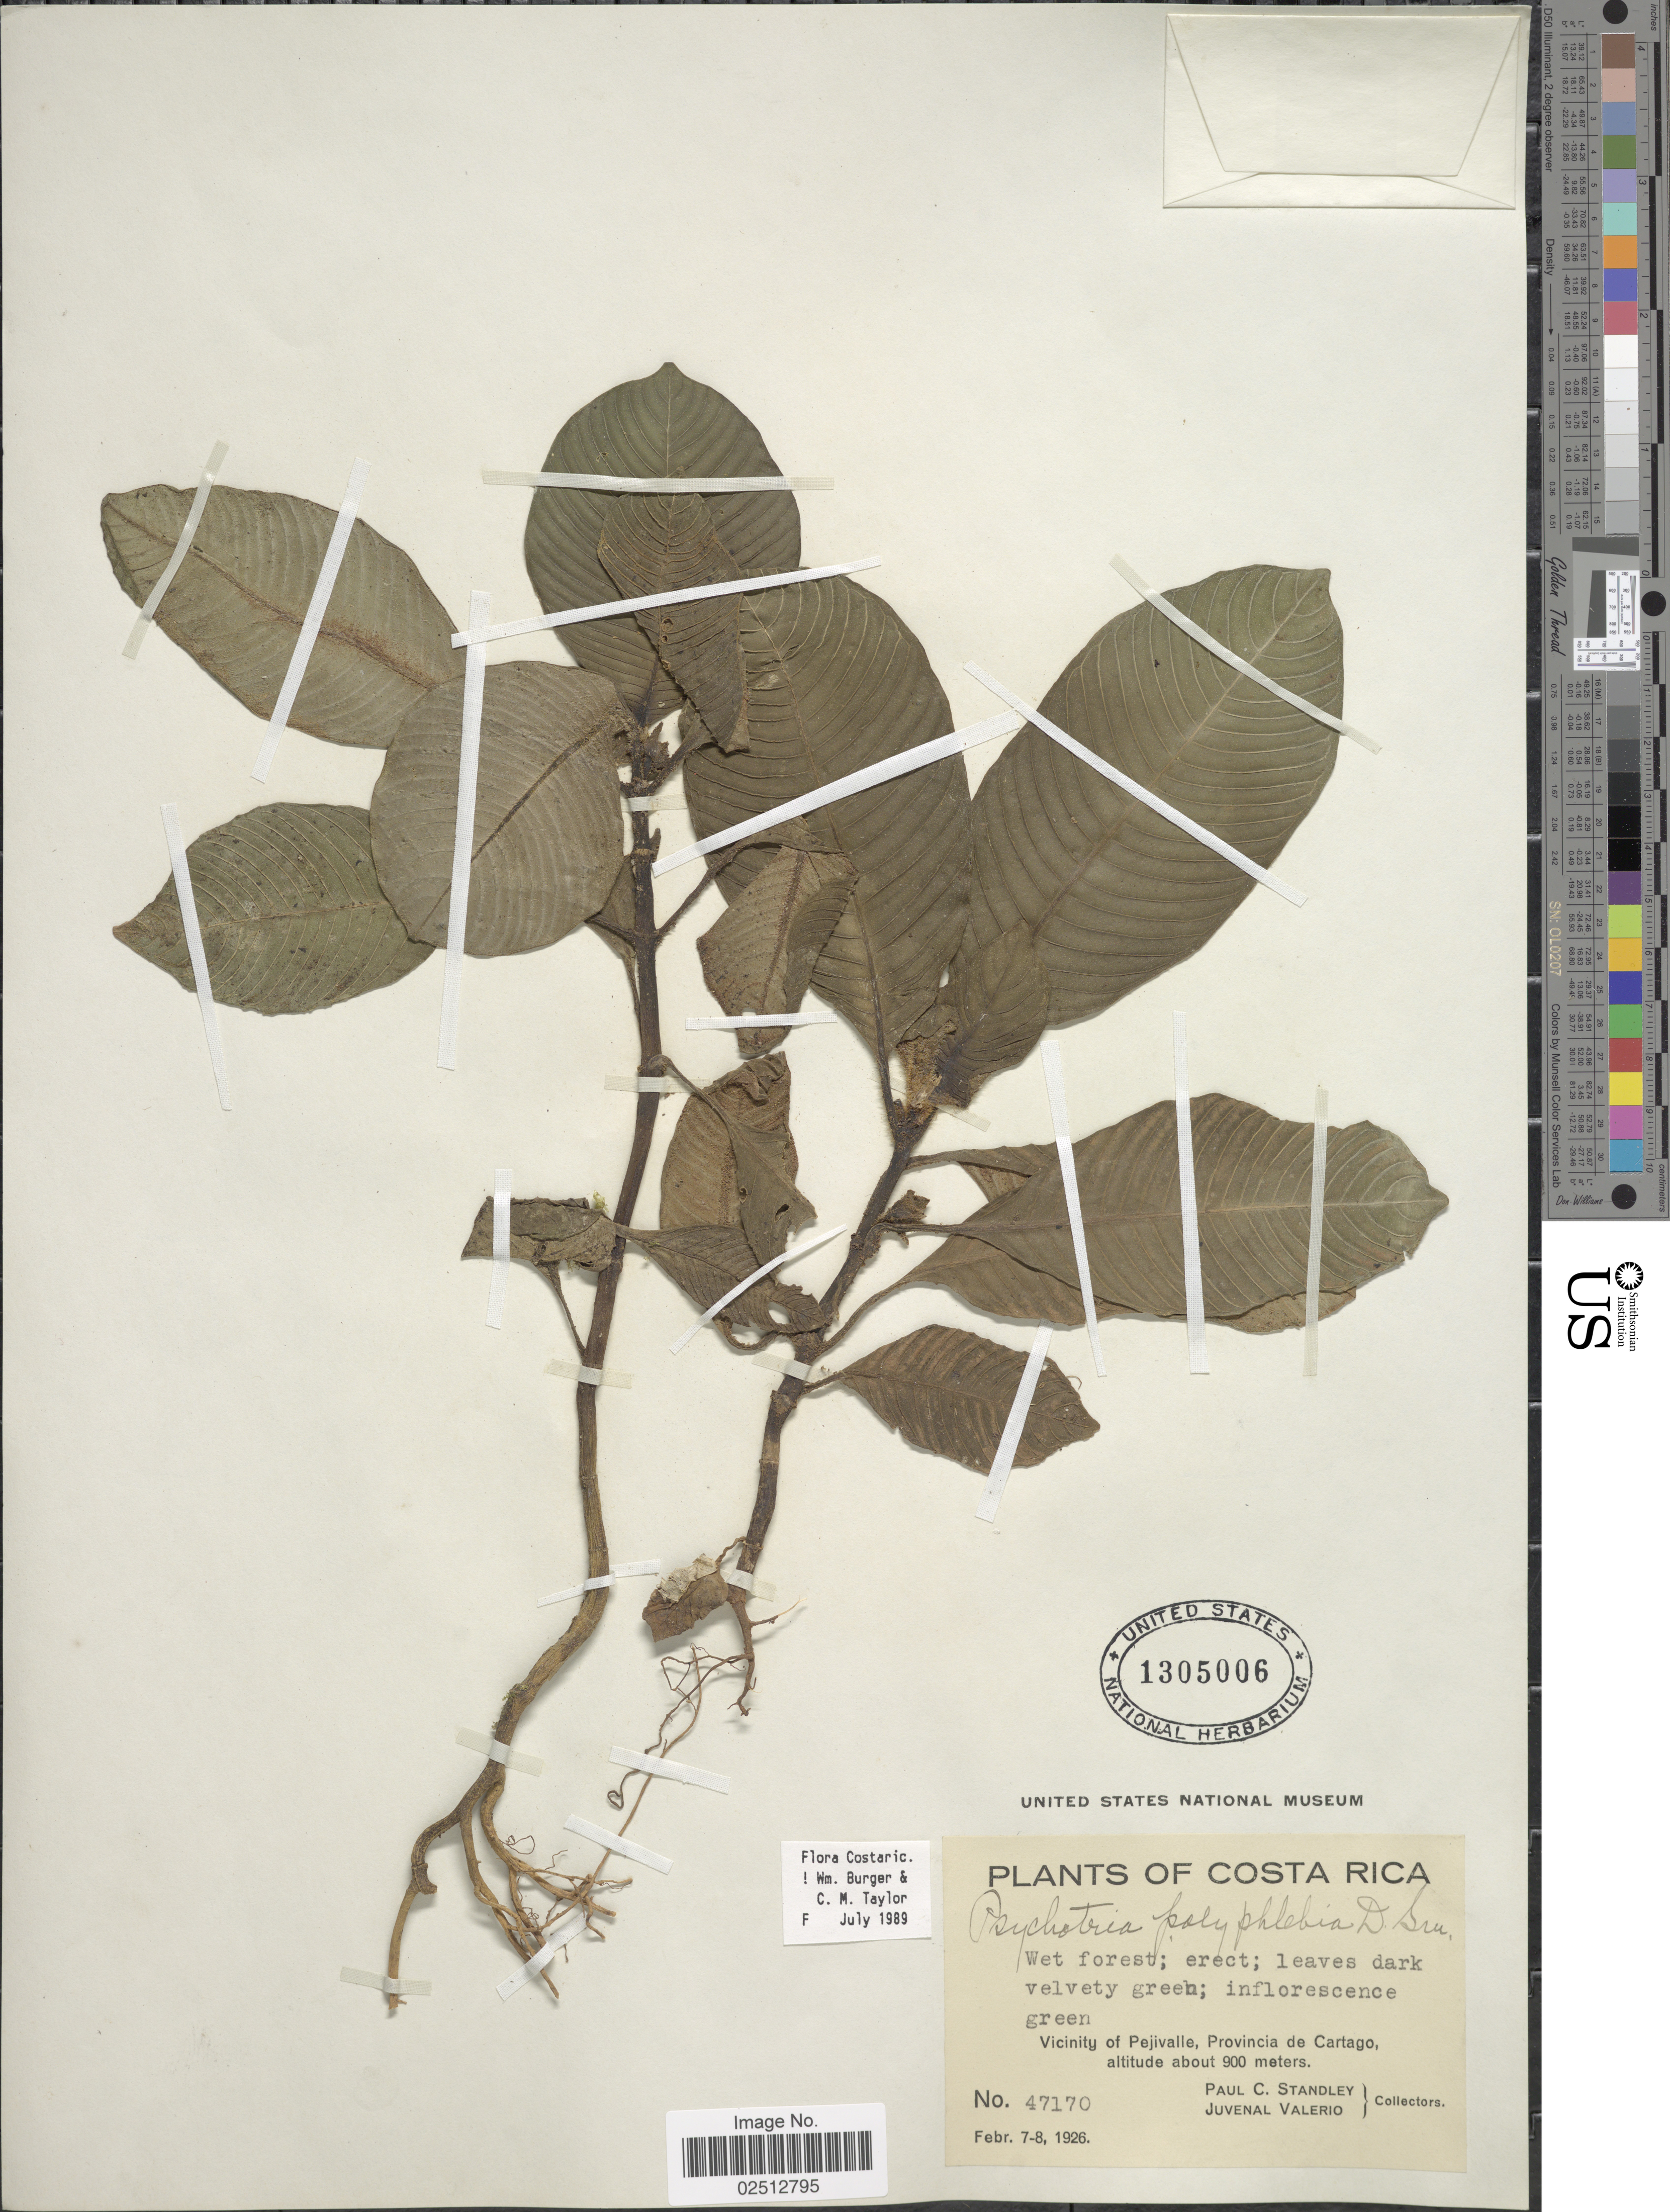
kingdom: Plantae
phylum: Tracheophyta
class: Magnoliopsida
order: Gentianales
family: Rubiaceae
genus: Psychotria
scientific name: Psychotria polyphlebia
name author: Donn. Sm.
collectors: P. C. Standley & J. Valerio R.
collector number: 47170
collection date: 1926-02-07/1926-02-08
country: Costa Rica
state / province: Cartago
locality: Vicinity of Pejivalle, Provincia de Cartago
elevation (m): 900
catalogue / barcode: US 1305006